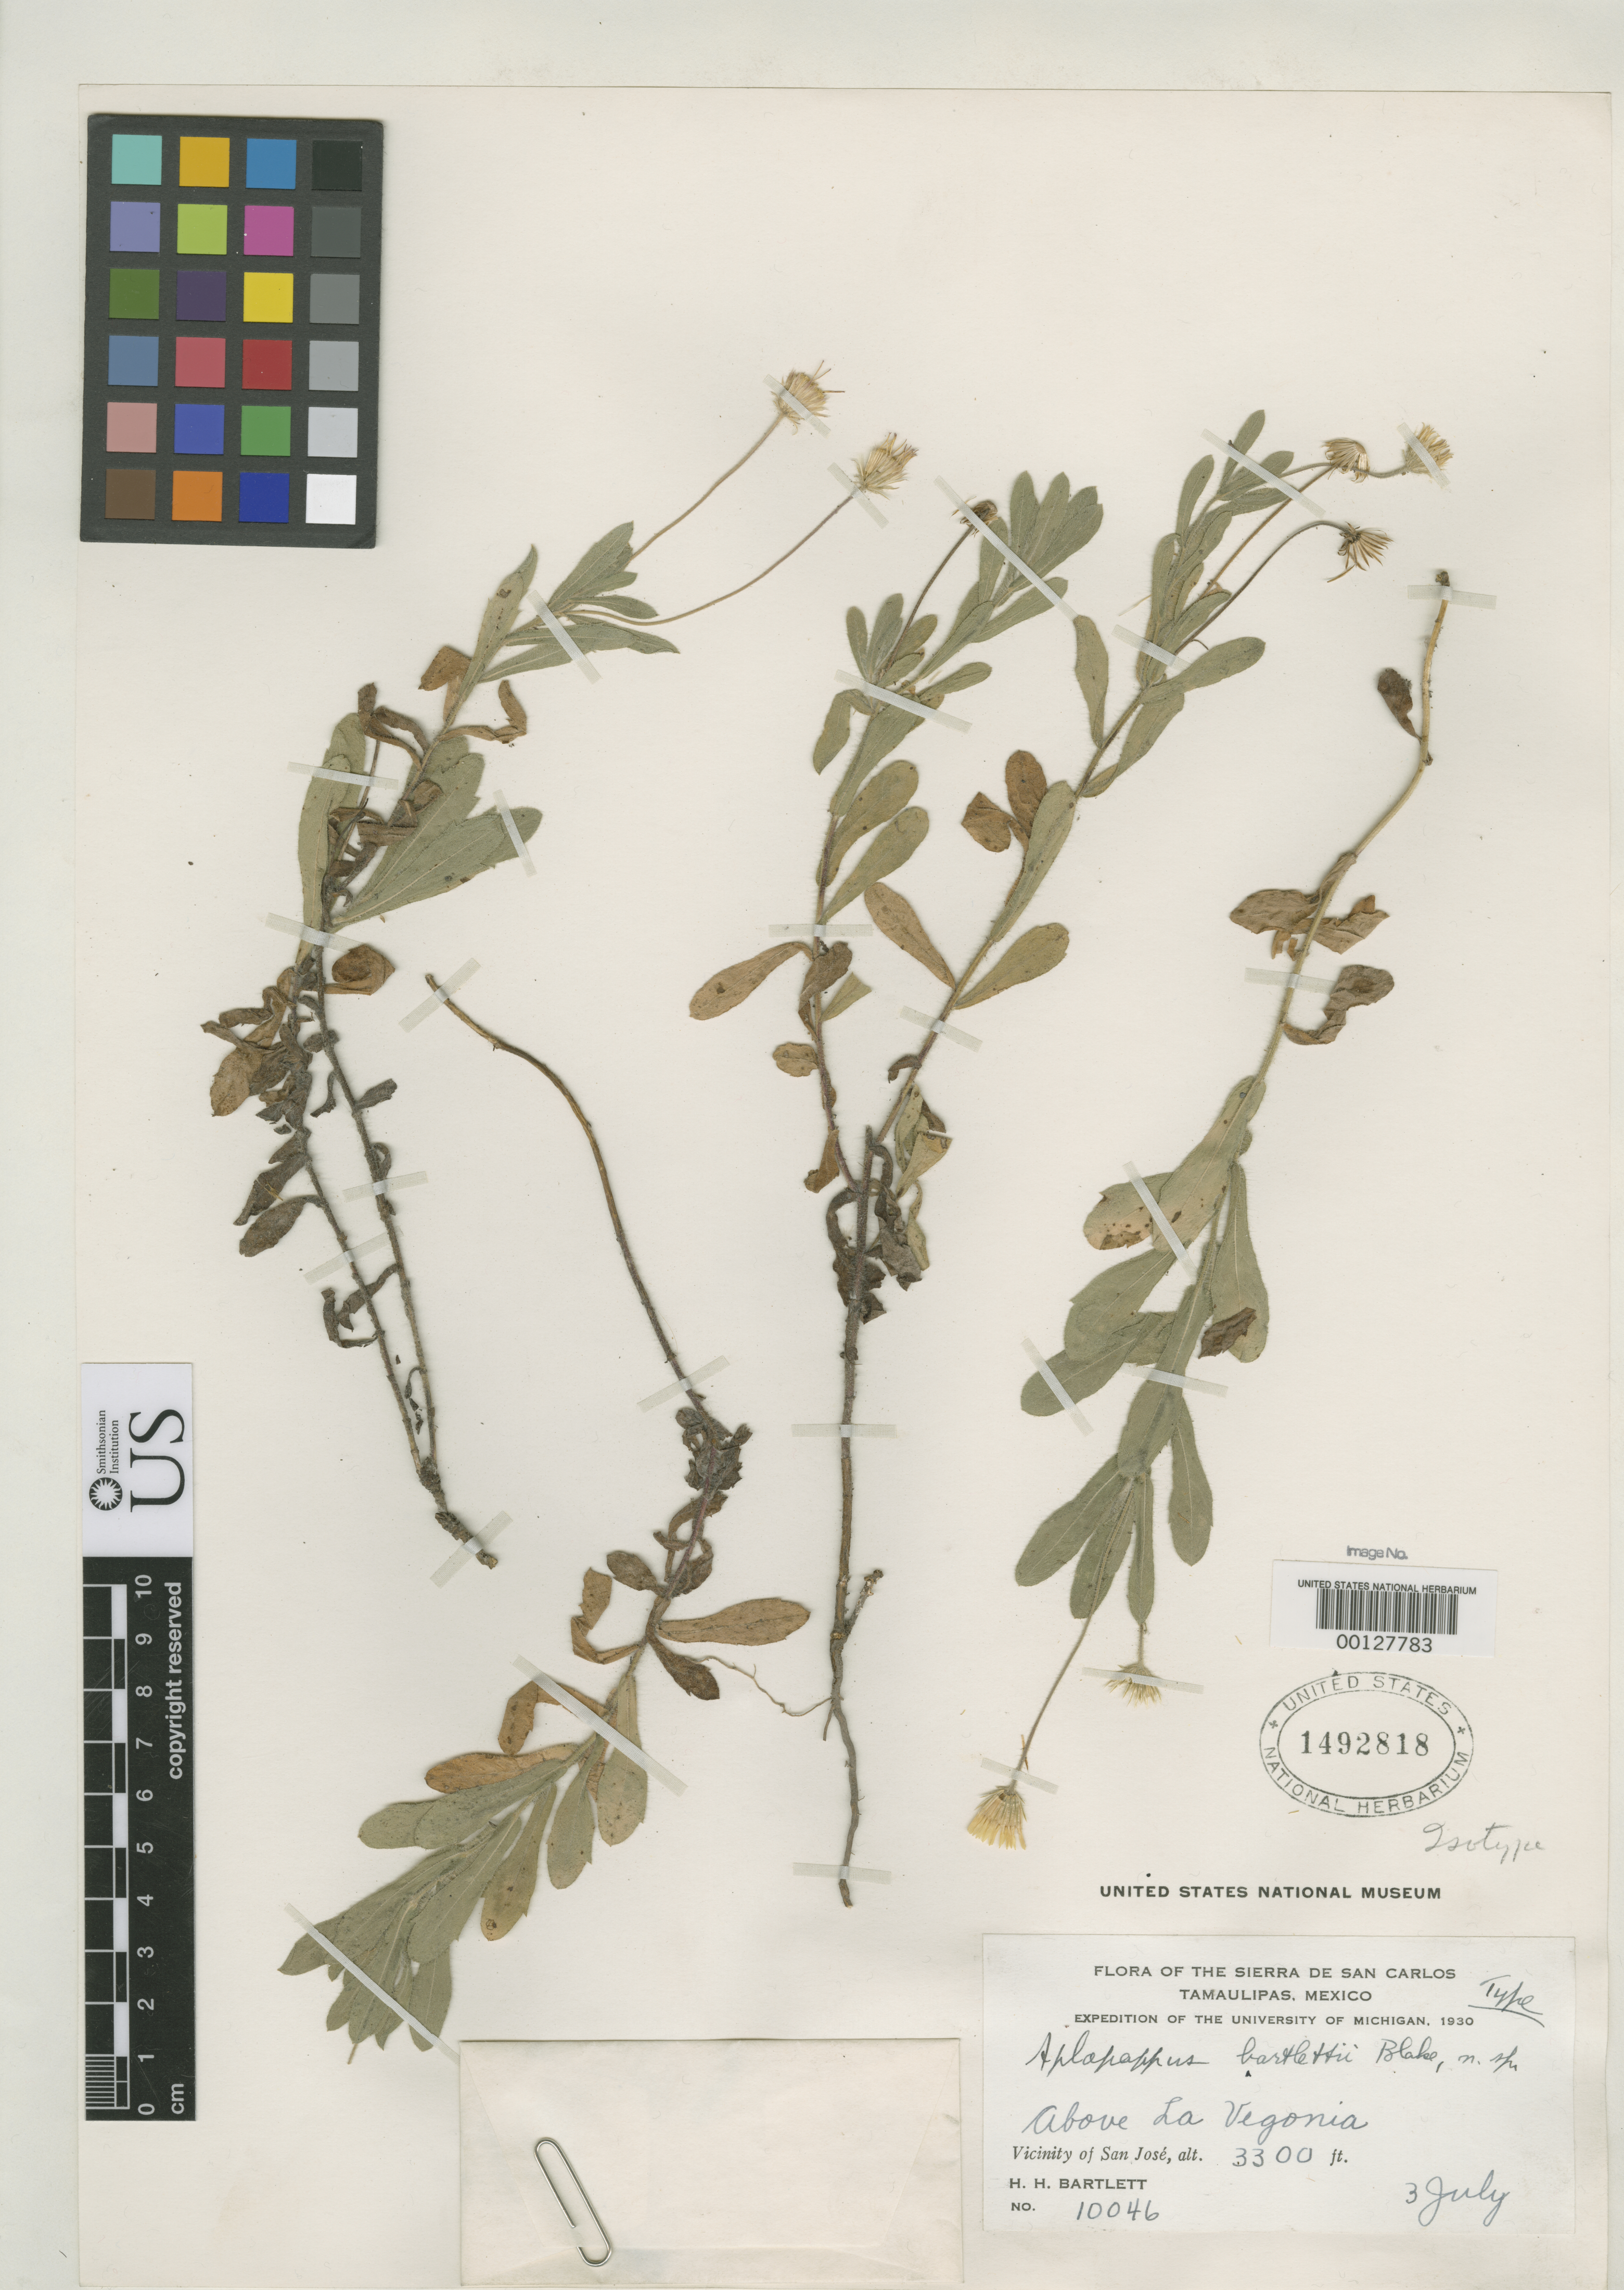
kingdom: Plantae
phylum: Tracheophyta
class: Magnoliopsida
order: Asterales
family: Asteraceae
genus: Haplopappus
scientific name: Haplopappus bartlettii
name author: S.F. Blake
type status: Isotype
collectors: H. H. Bartlett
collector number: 10046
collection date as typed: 03 Jul 1930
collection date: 1930-07-03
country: Mexico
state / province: Tamaulipas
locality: San José.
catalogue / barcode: US 1492818